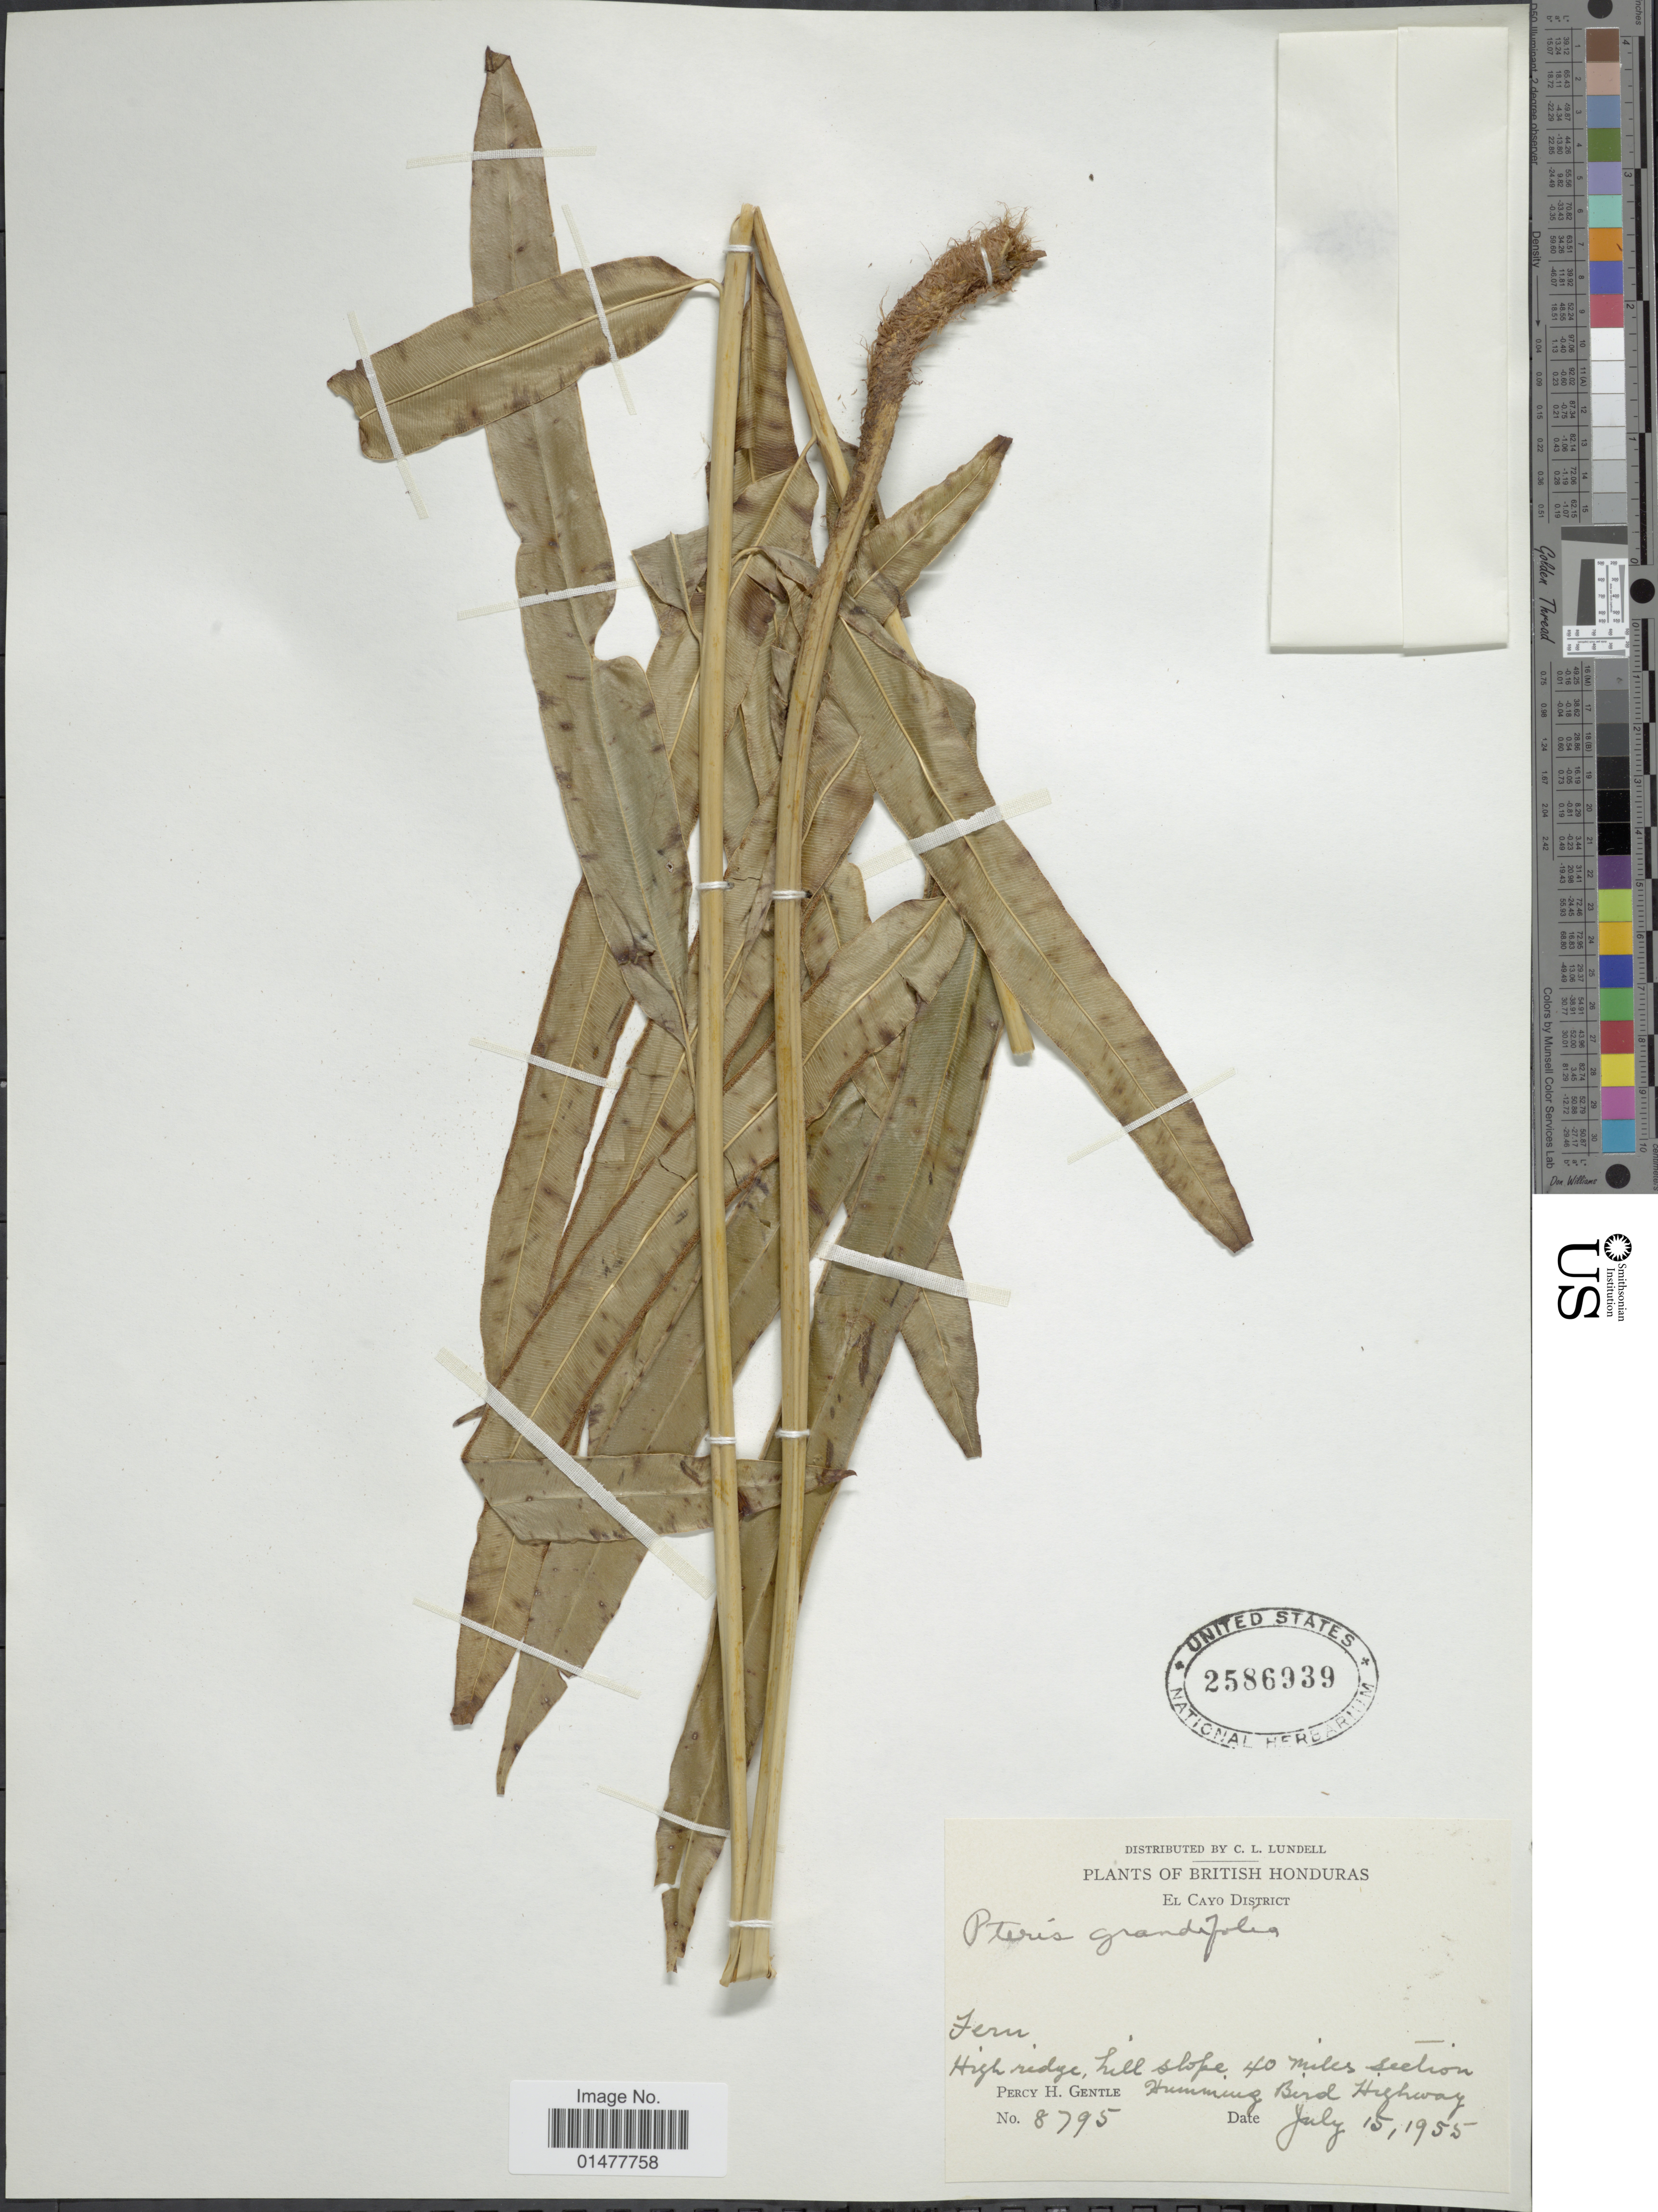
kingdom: Plantae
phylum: Tracheophyta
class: Polypodiopsida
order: Polypodiales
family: Pteridaceae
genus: Pteris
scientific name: Pteris grandifolia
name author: L.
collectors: P. H. Gentle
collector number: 8795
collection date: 1955-07-15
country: Belize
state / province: Cayo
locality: El Cayo District, high ridge, hill slope, 40 miles section Humming Bird Highway.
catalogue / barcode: US 2586939